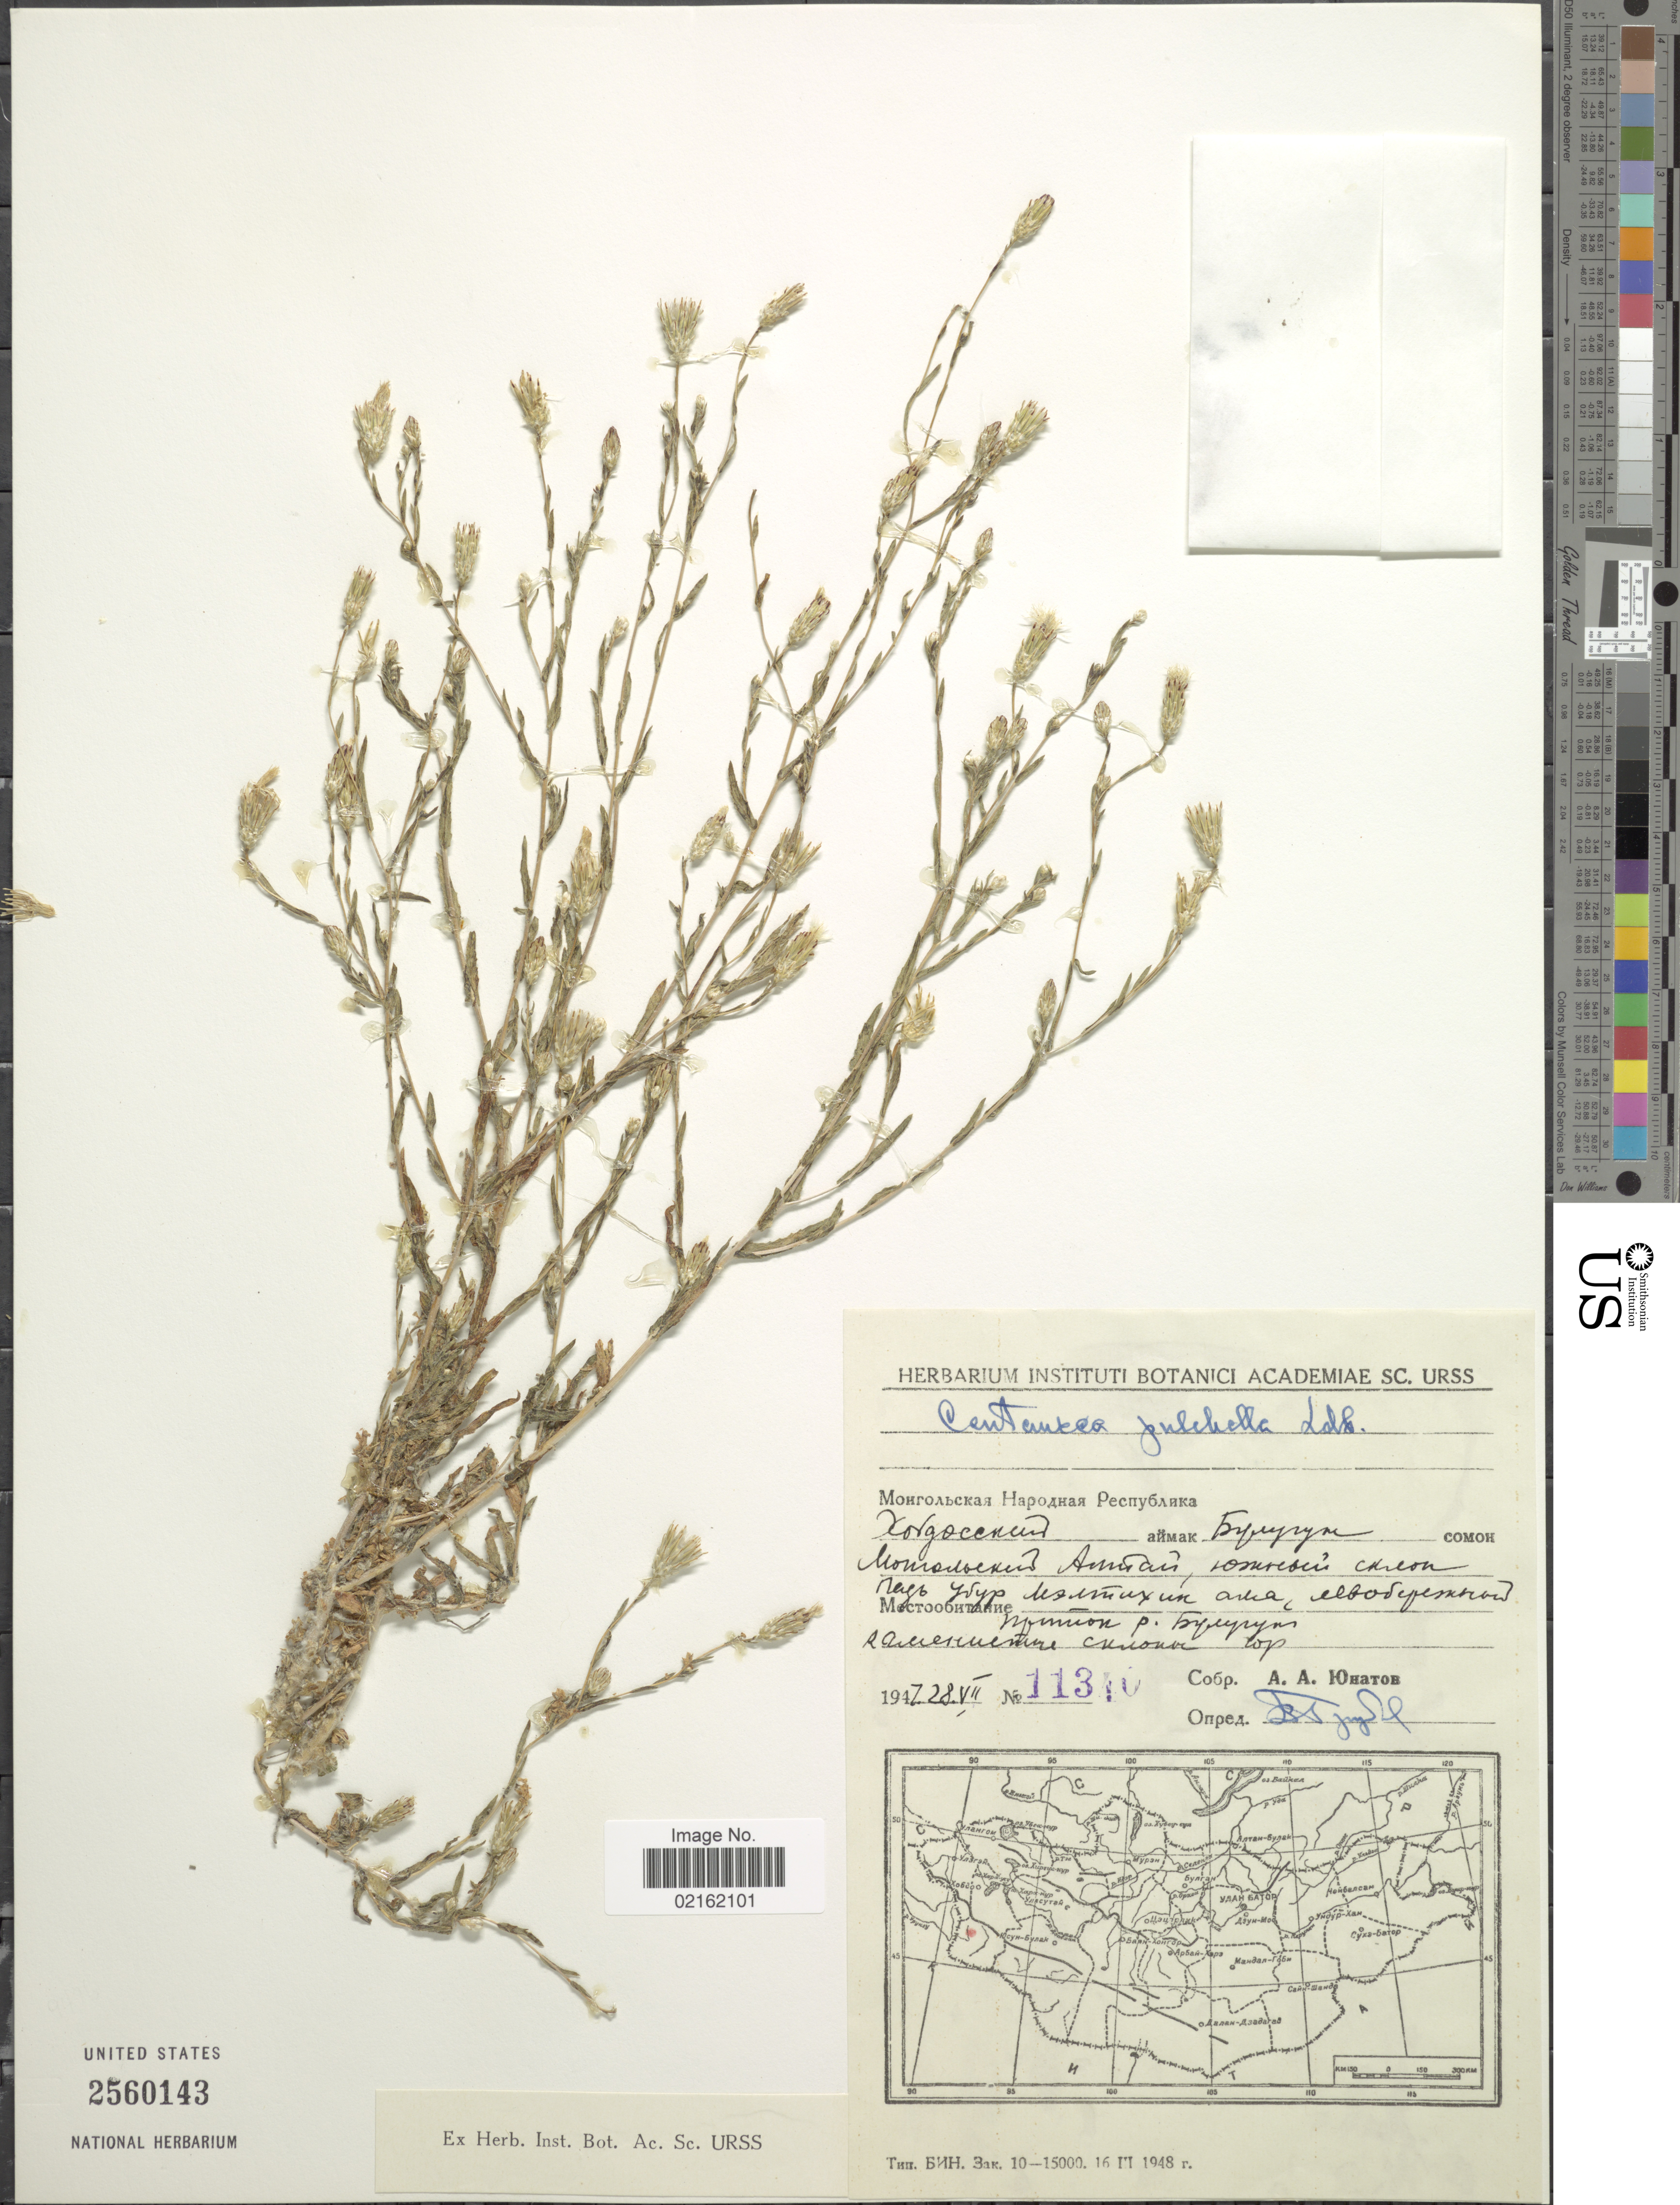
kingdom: Plantae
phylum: Tracheophyta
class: Magnoliopsida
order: Asterales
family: Asteraceae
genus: Centaurea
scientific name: Centaurea pulchella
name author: Ledeb.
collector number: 11340*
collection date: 1947-07-28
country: Mongolia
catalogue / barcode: US 2560143